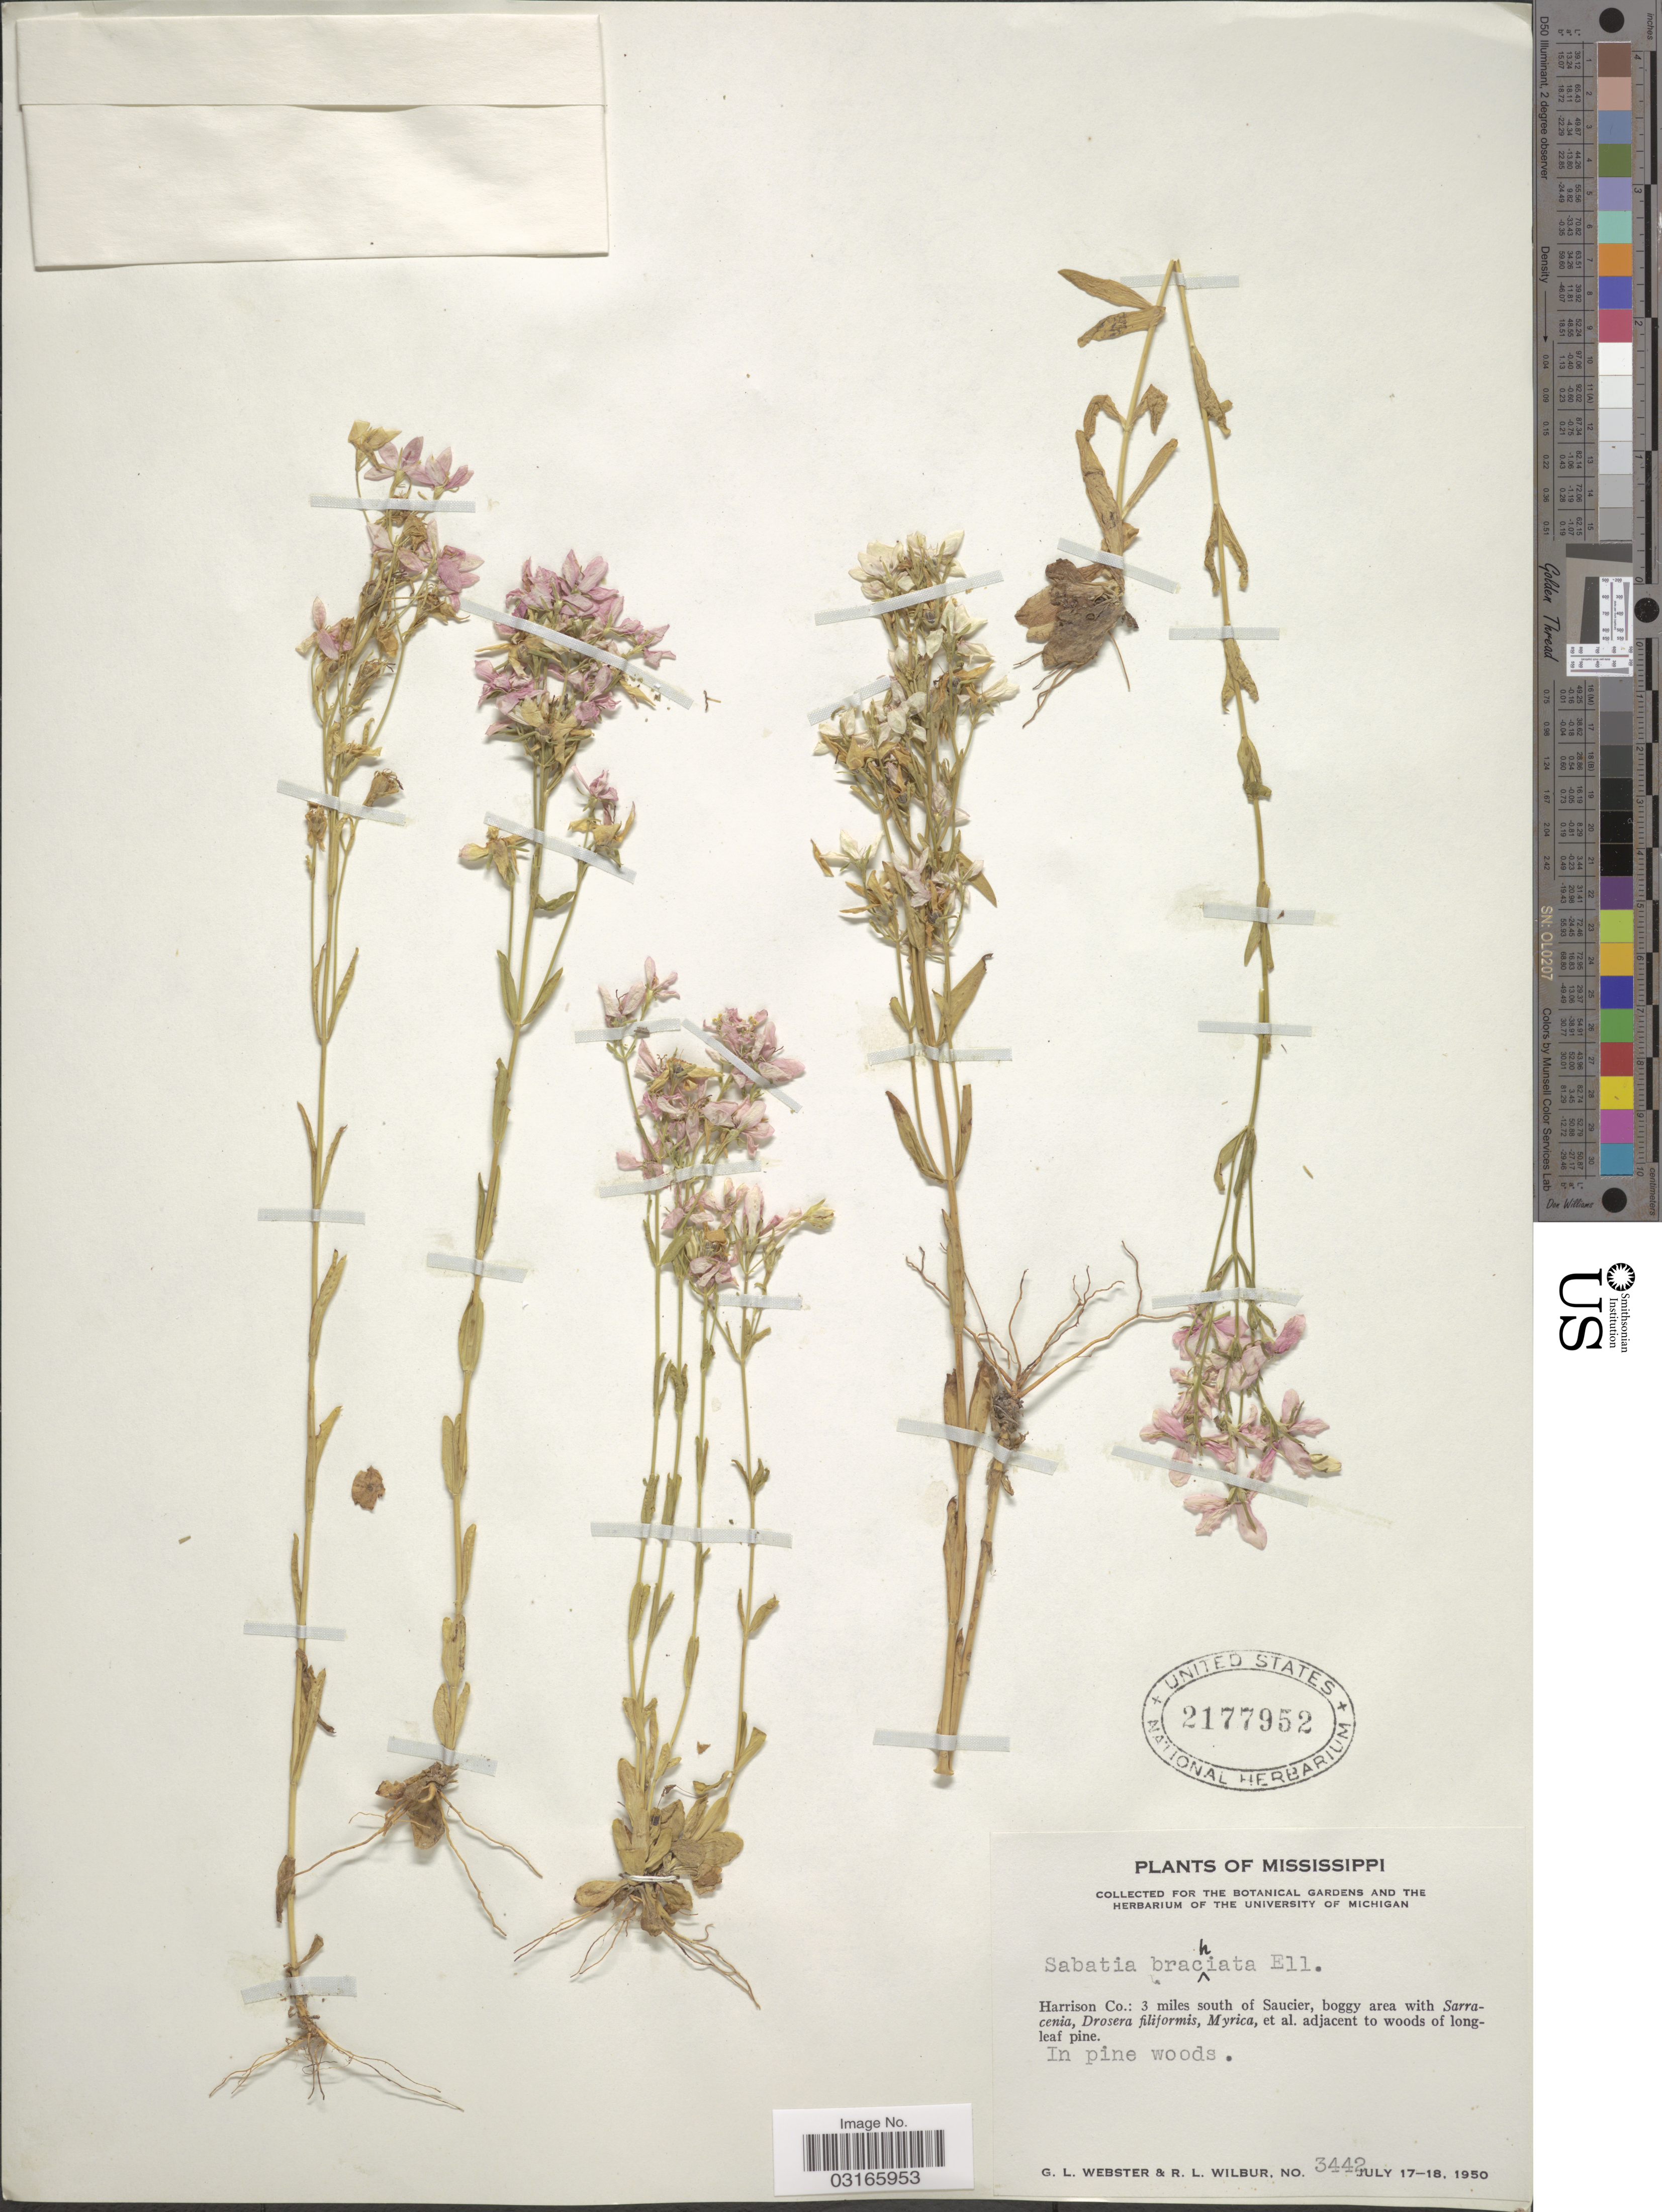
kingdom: Plantae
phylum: Tracheophyta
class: Magnoliopsida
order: Gentianales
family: Gentianaceae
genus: Sabatia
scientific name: Sabatia brachiata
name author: Elliott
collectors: G. L. Webster & R. L. Wilbur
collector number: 3442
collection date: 1950-07-17/1950-07-18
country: United States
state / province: Mississippi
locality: Harrison Co.: 3 miles south of Saucier.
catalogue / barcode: US 2177952